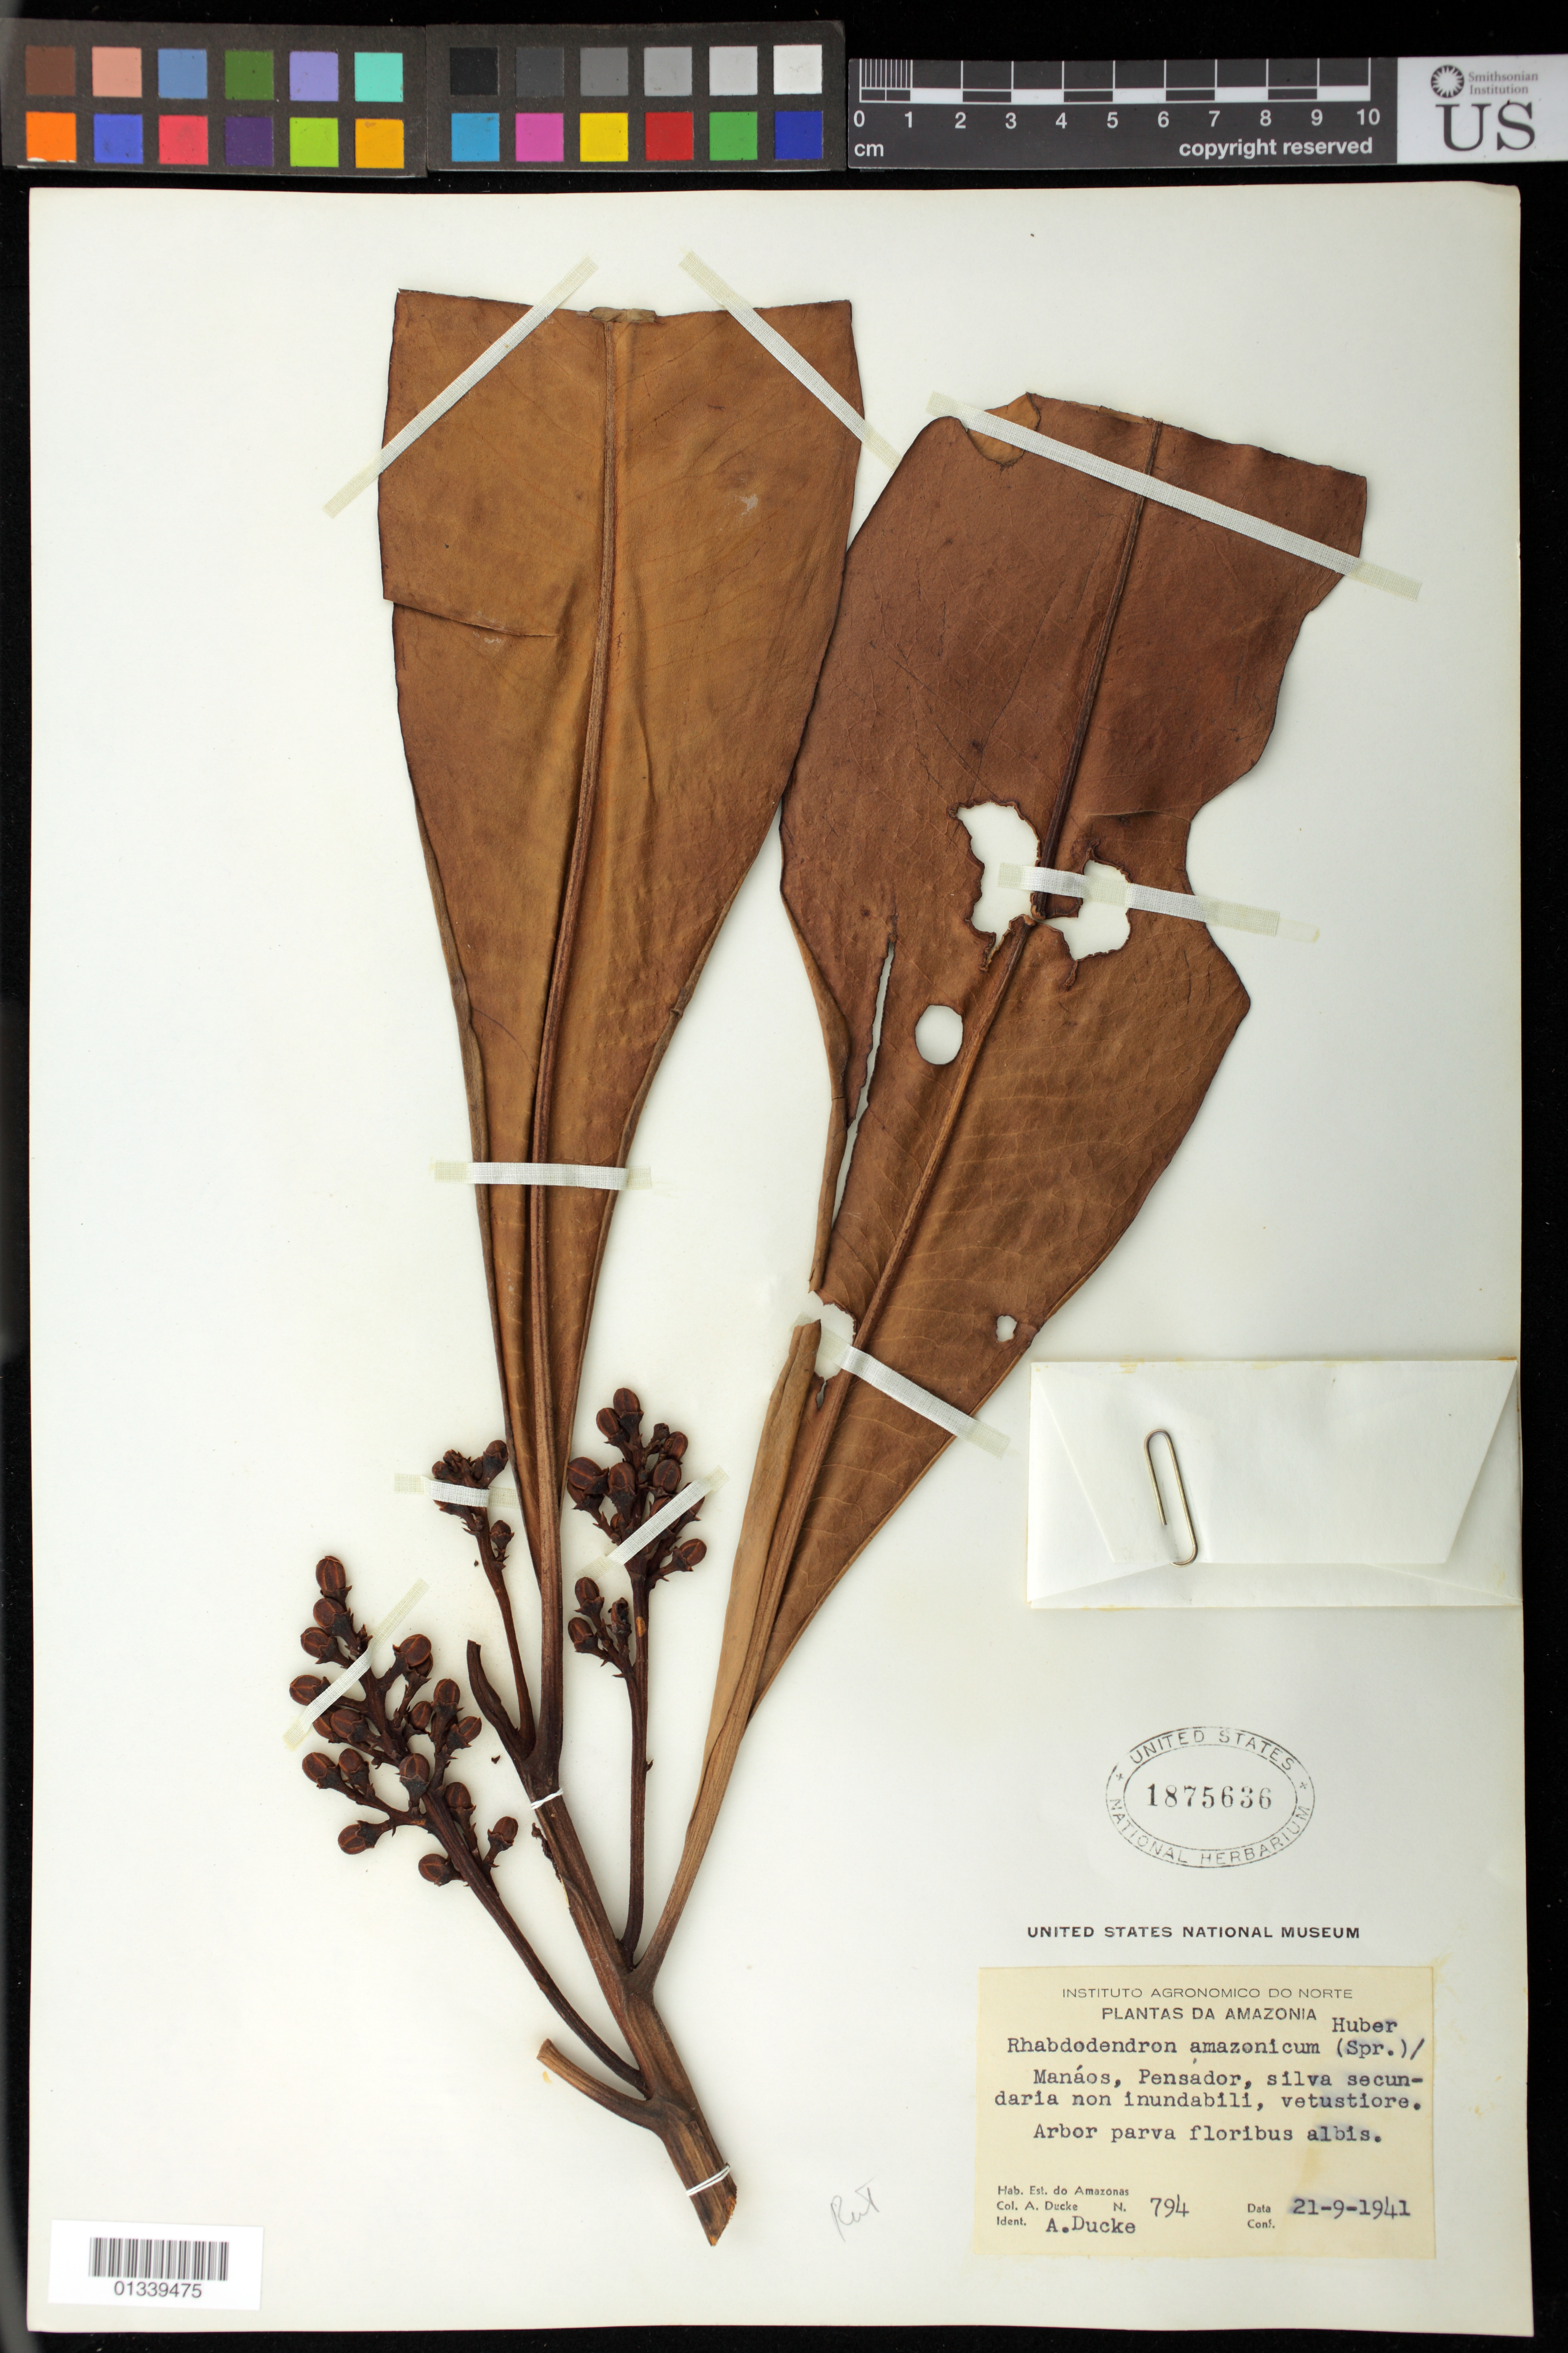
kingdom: Plantae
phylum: Tracheophyta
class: Magnoliopsida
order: Caryophyllales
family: Rhabdodendraceae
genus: Rhabdodendron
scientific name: Rhabdodendron amazonicum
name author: (Spruce ex Benth.) Huber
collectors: A. Ducke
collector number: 794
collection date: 1941-09-21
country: Brazil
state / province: Amazonas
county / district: Manaus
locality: Pensador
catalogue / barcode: US 1875636